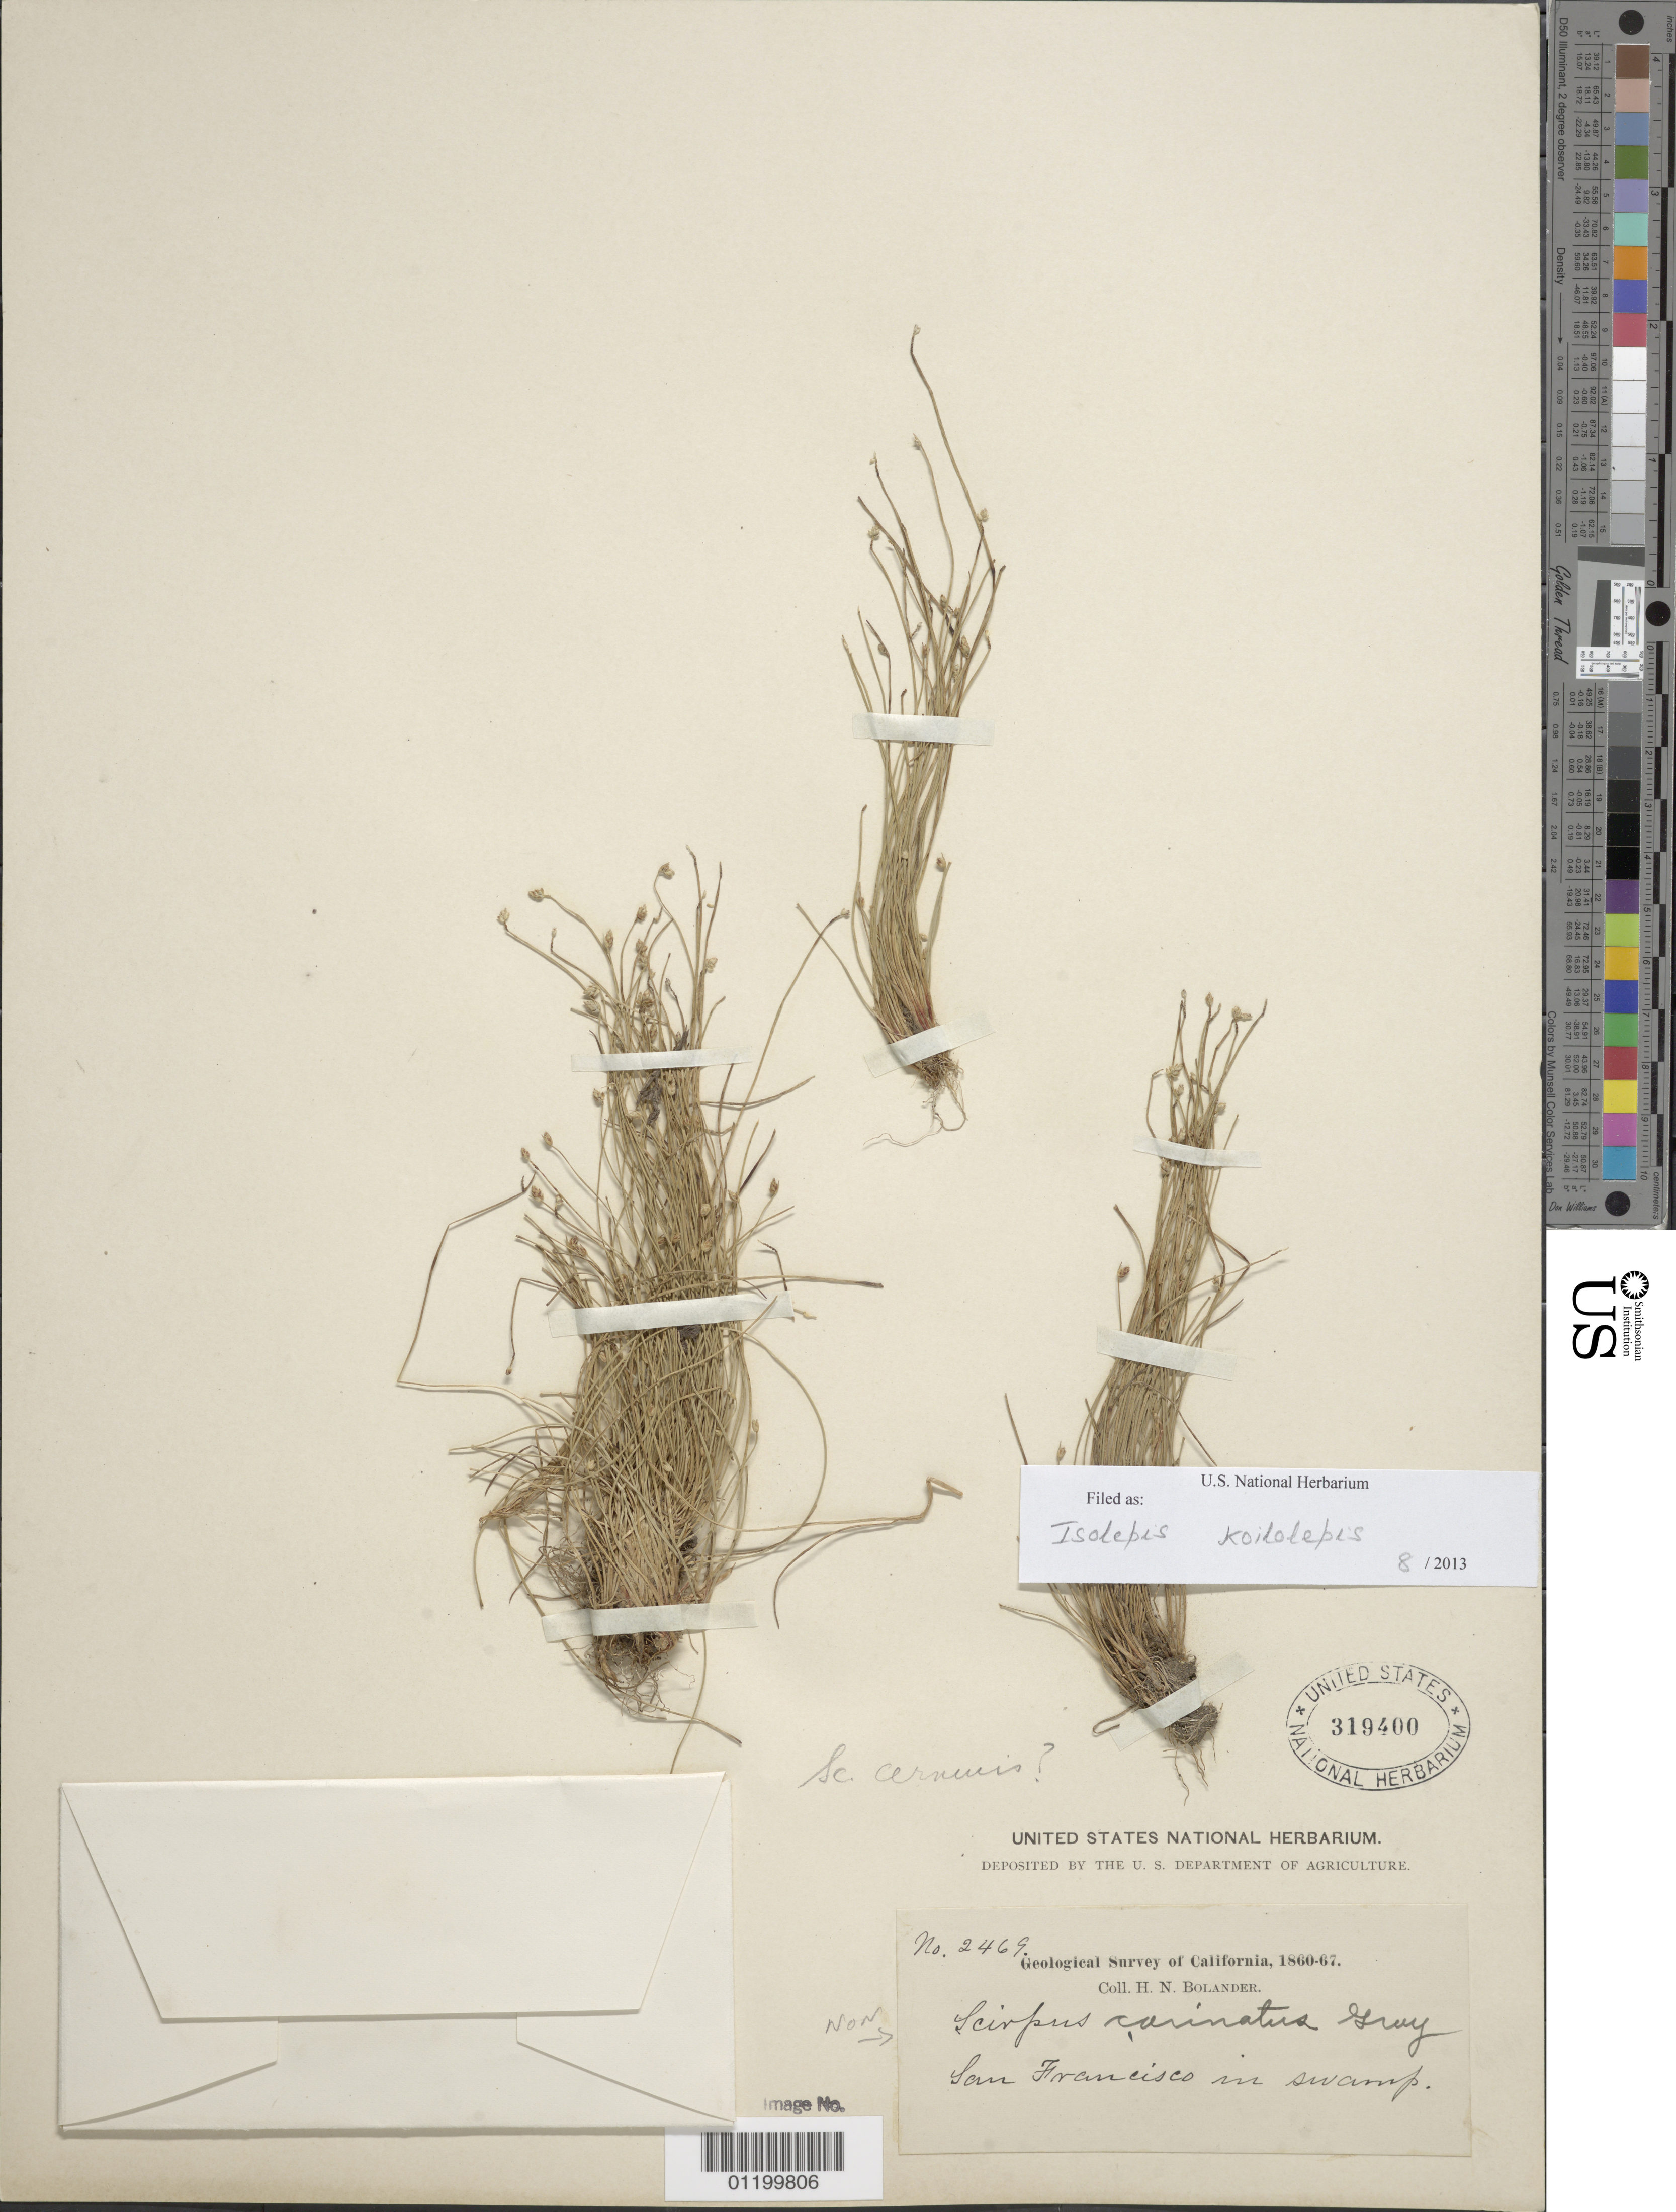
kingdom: Plantae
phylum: Tracheophyta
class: Liliopsida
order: Poales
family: Cyperaceae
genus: Isolepis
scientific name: Isolepis cernua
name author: (Vahl) Roem. & Schult.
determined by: Strong, M. T., (US), Smithsonian Institution - National Museum of Natural History (UNITED STATES)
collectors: H. Bolander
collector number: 2469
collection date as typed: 1860 to -- --- 1867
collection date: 1860/1867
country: United States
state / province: California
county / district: San Francisco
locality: San Francisco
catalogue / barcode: US 319400